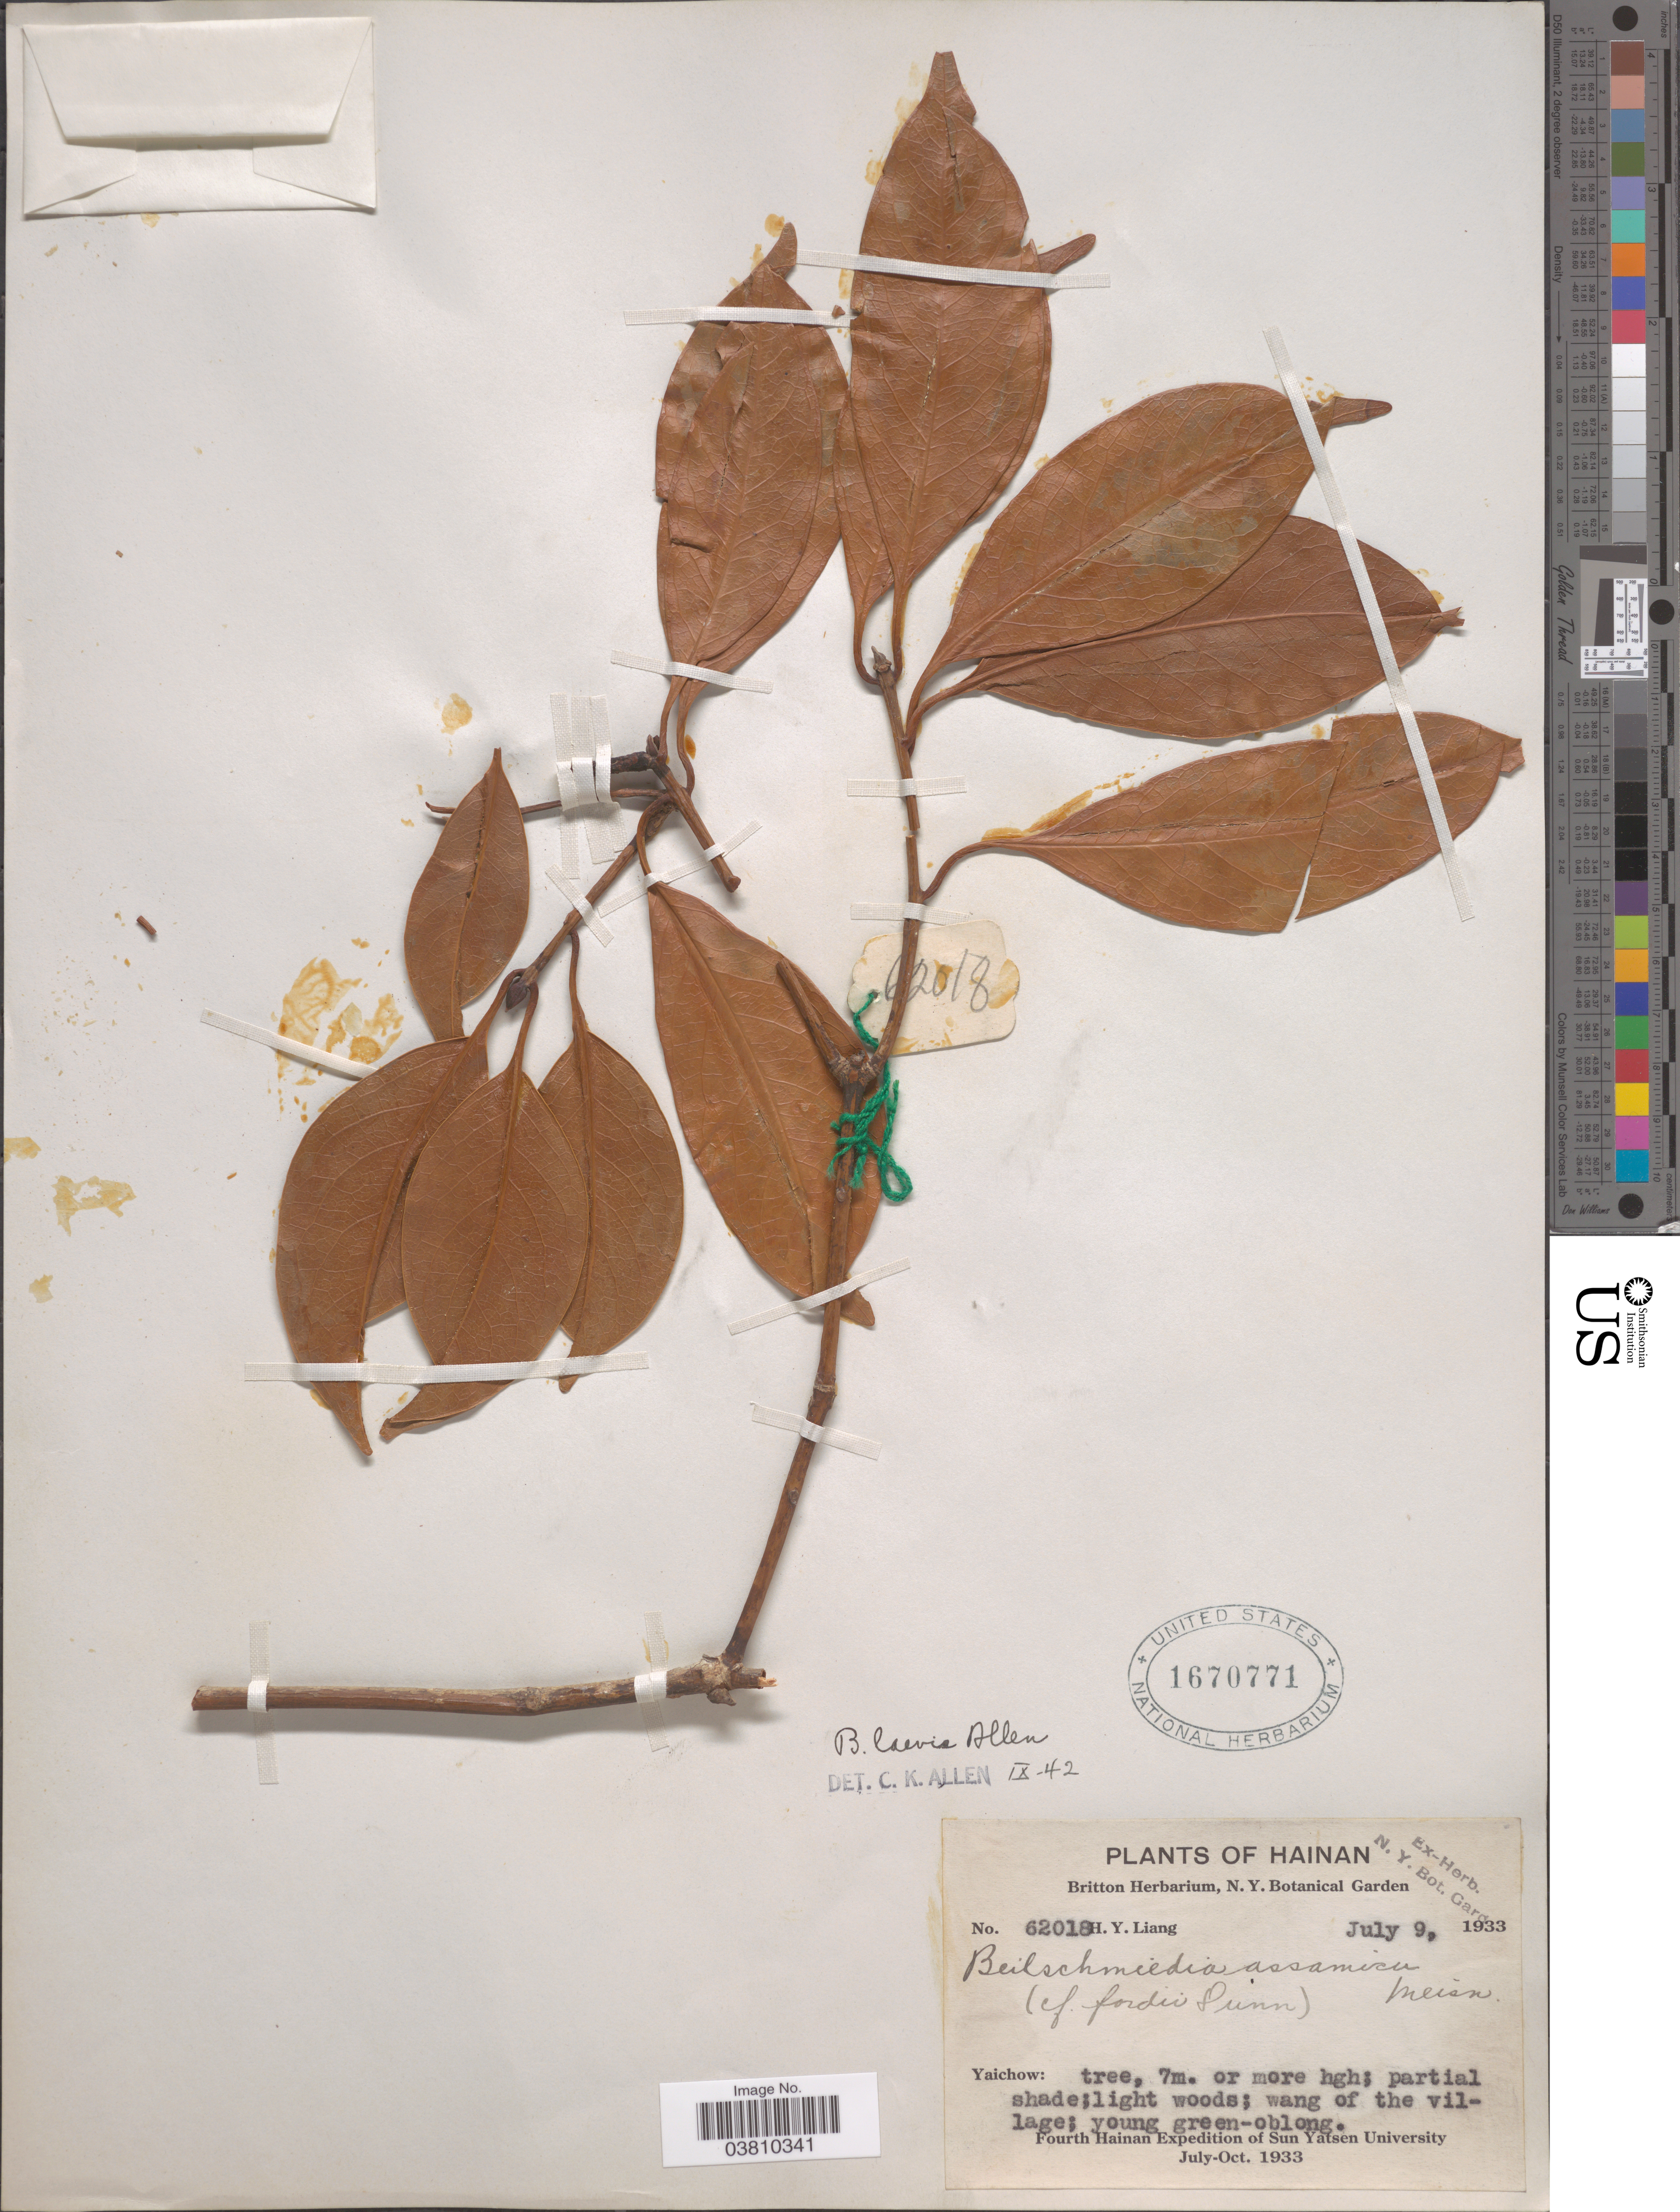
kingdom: Plantae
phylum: Tracheophyta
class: Magnoliopsida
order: Laurales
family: Lauraceae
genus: Beilschmiedia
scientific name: Beilschmiedia laevis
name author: C.K. Allen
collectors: H. Y. Liang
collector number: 62018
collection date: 1933-07-09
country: China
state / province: Hainan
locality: Yaichow. Wang of the village.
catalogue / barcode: US 1670771